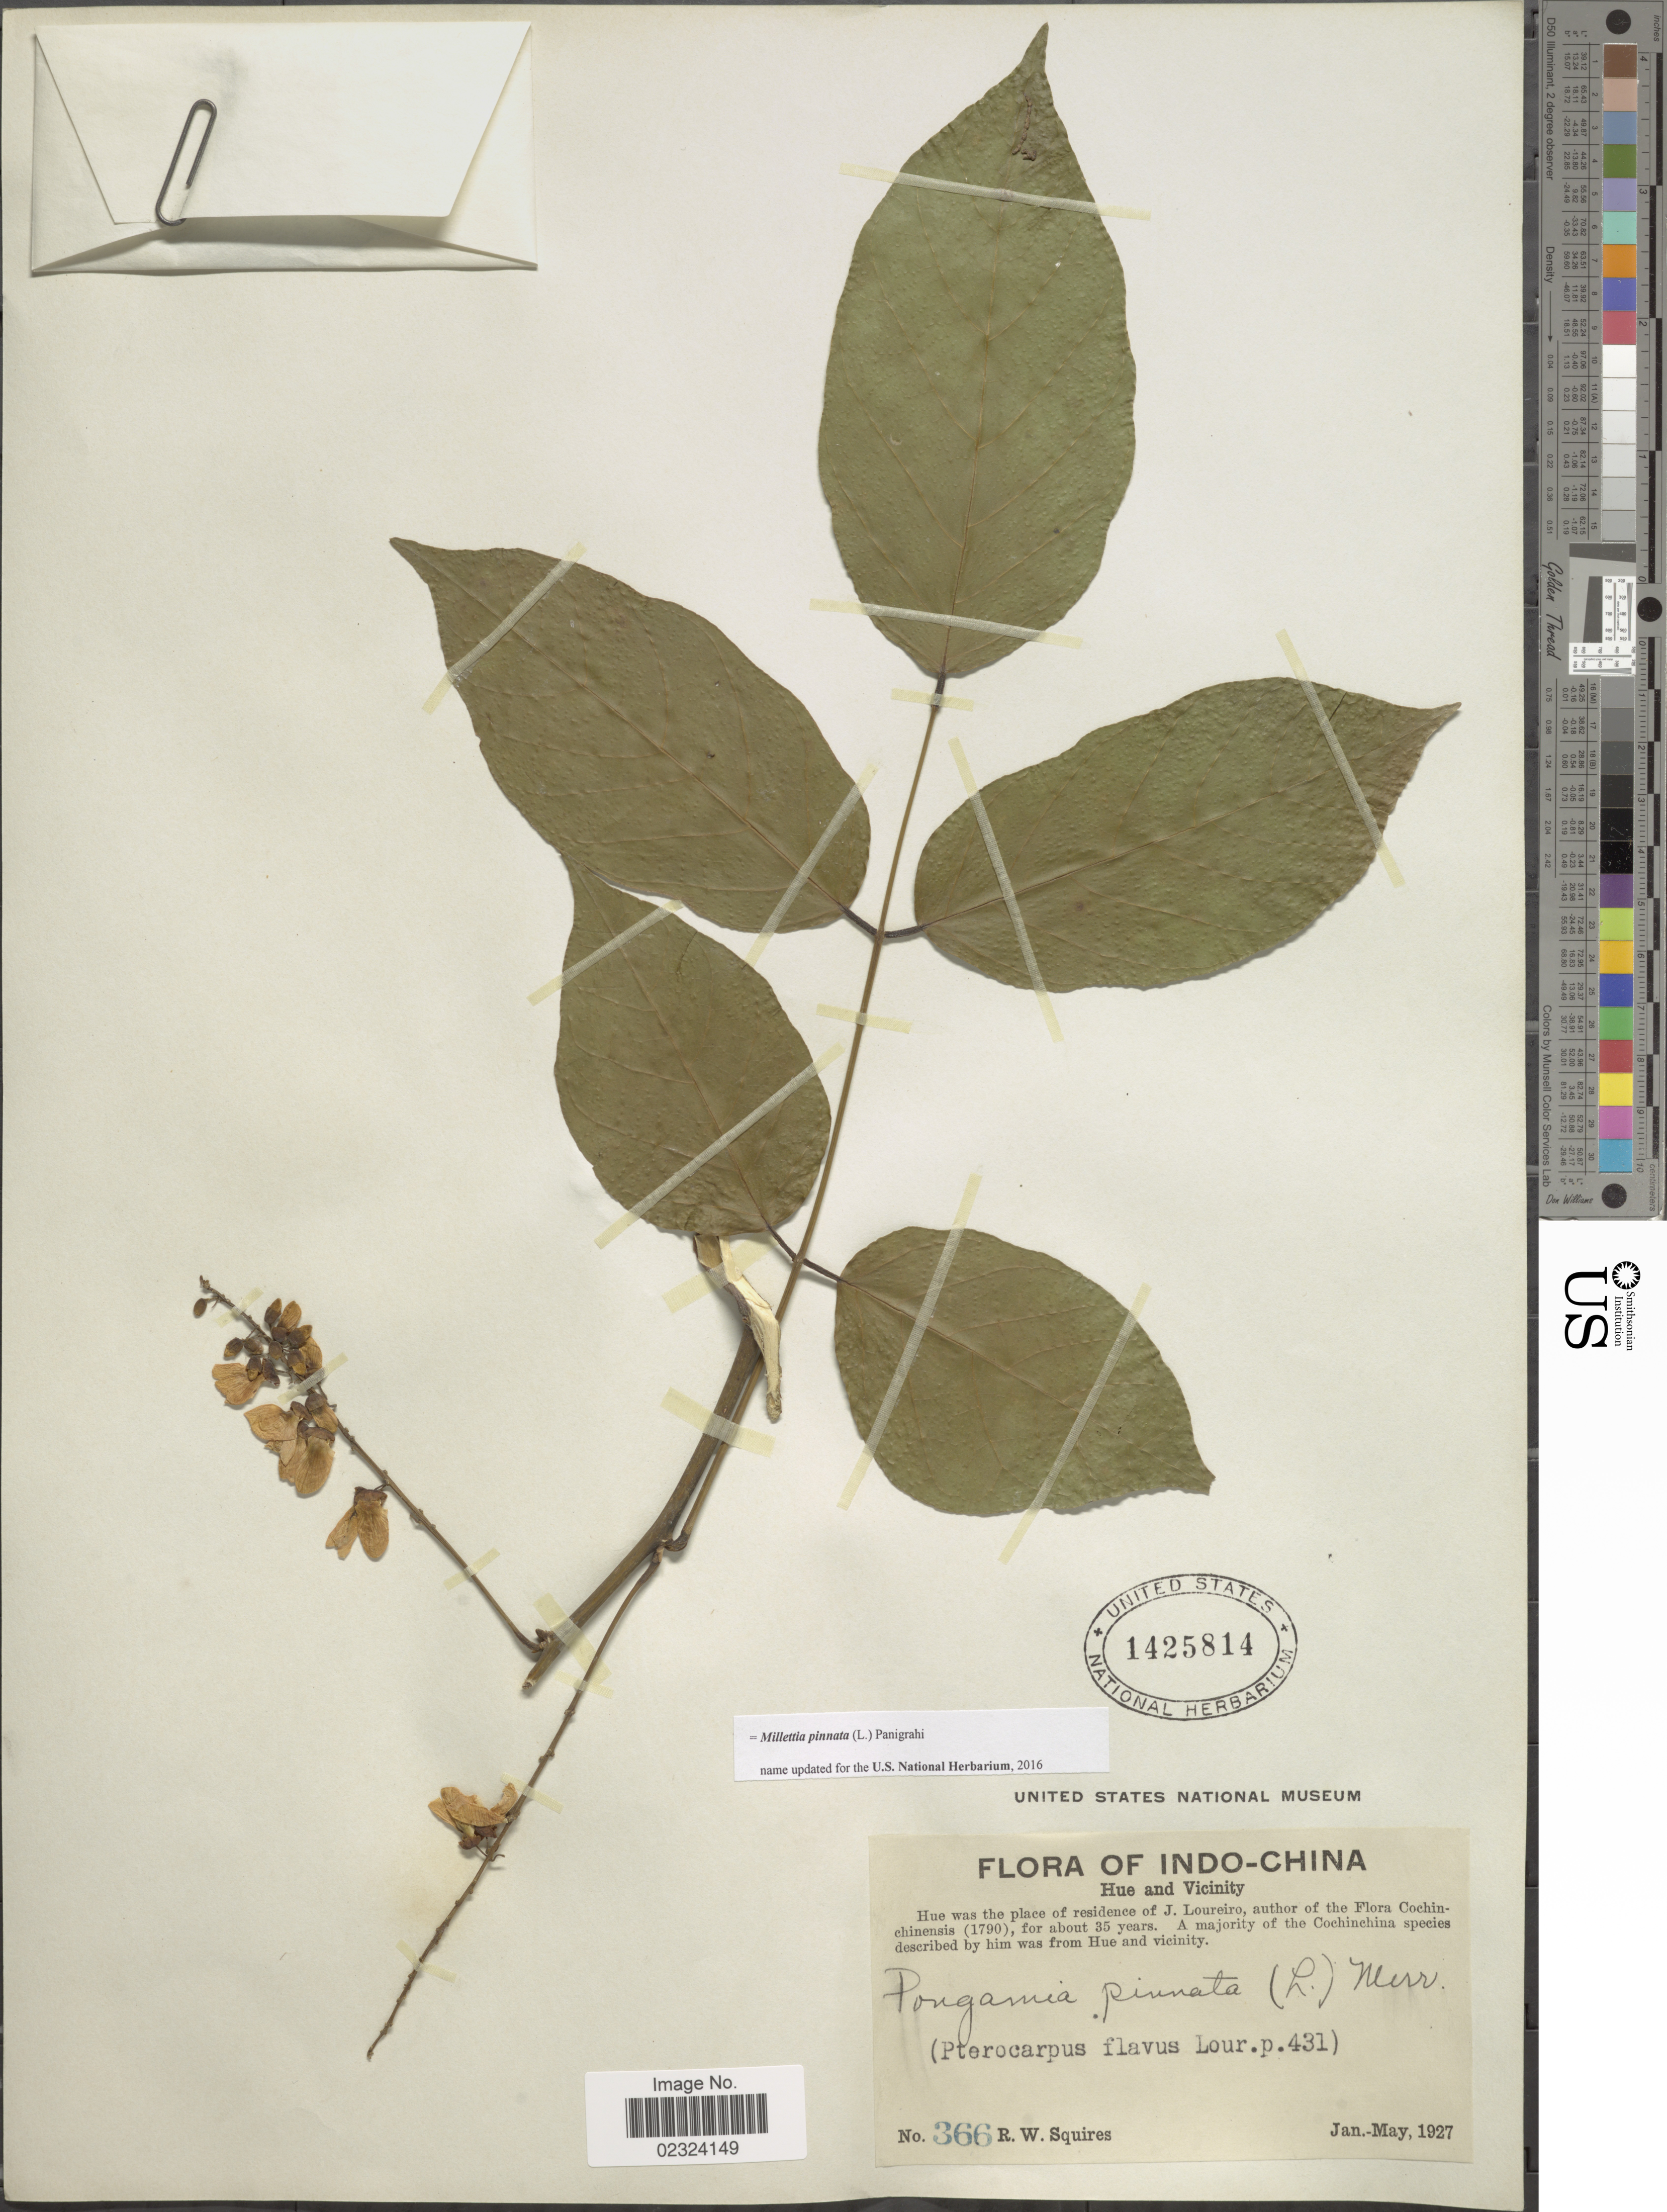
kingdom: Plantae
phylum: Tracheophyta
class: Magnoliopsida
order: Fabales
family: Fabaceae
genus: Millettia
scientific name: Millettia pinnata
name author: (L.) Panigrahi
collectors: R. Squires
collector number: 366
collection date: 1927-01/1927-05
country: Vietnam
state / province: Thua Thien-Hue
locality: Indo-China. Hue and vicinity.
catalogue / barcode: US 1425814